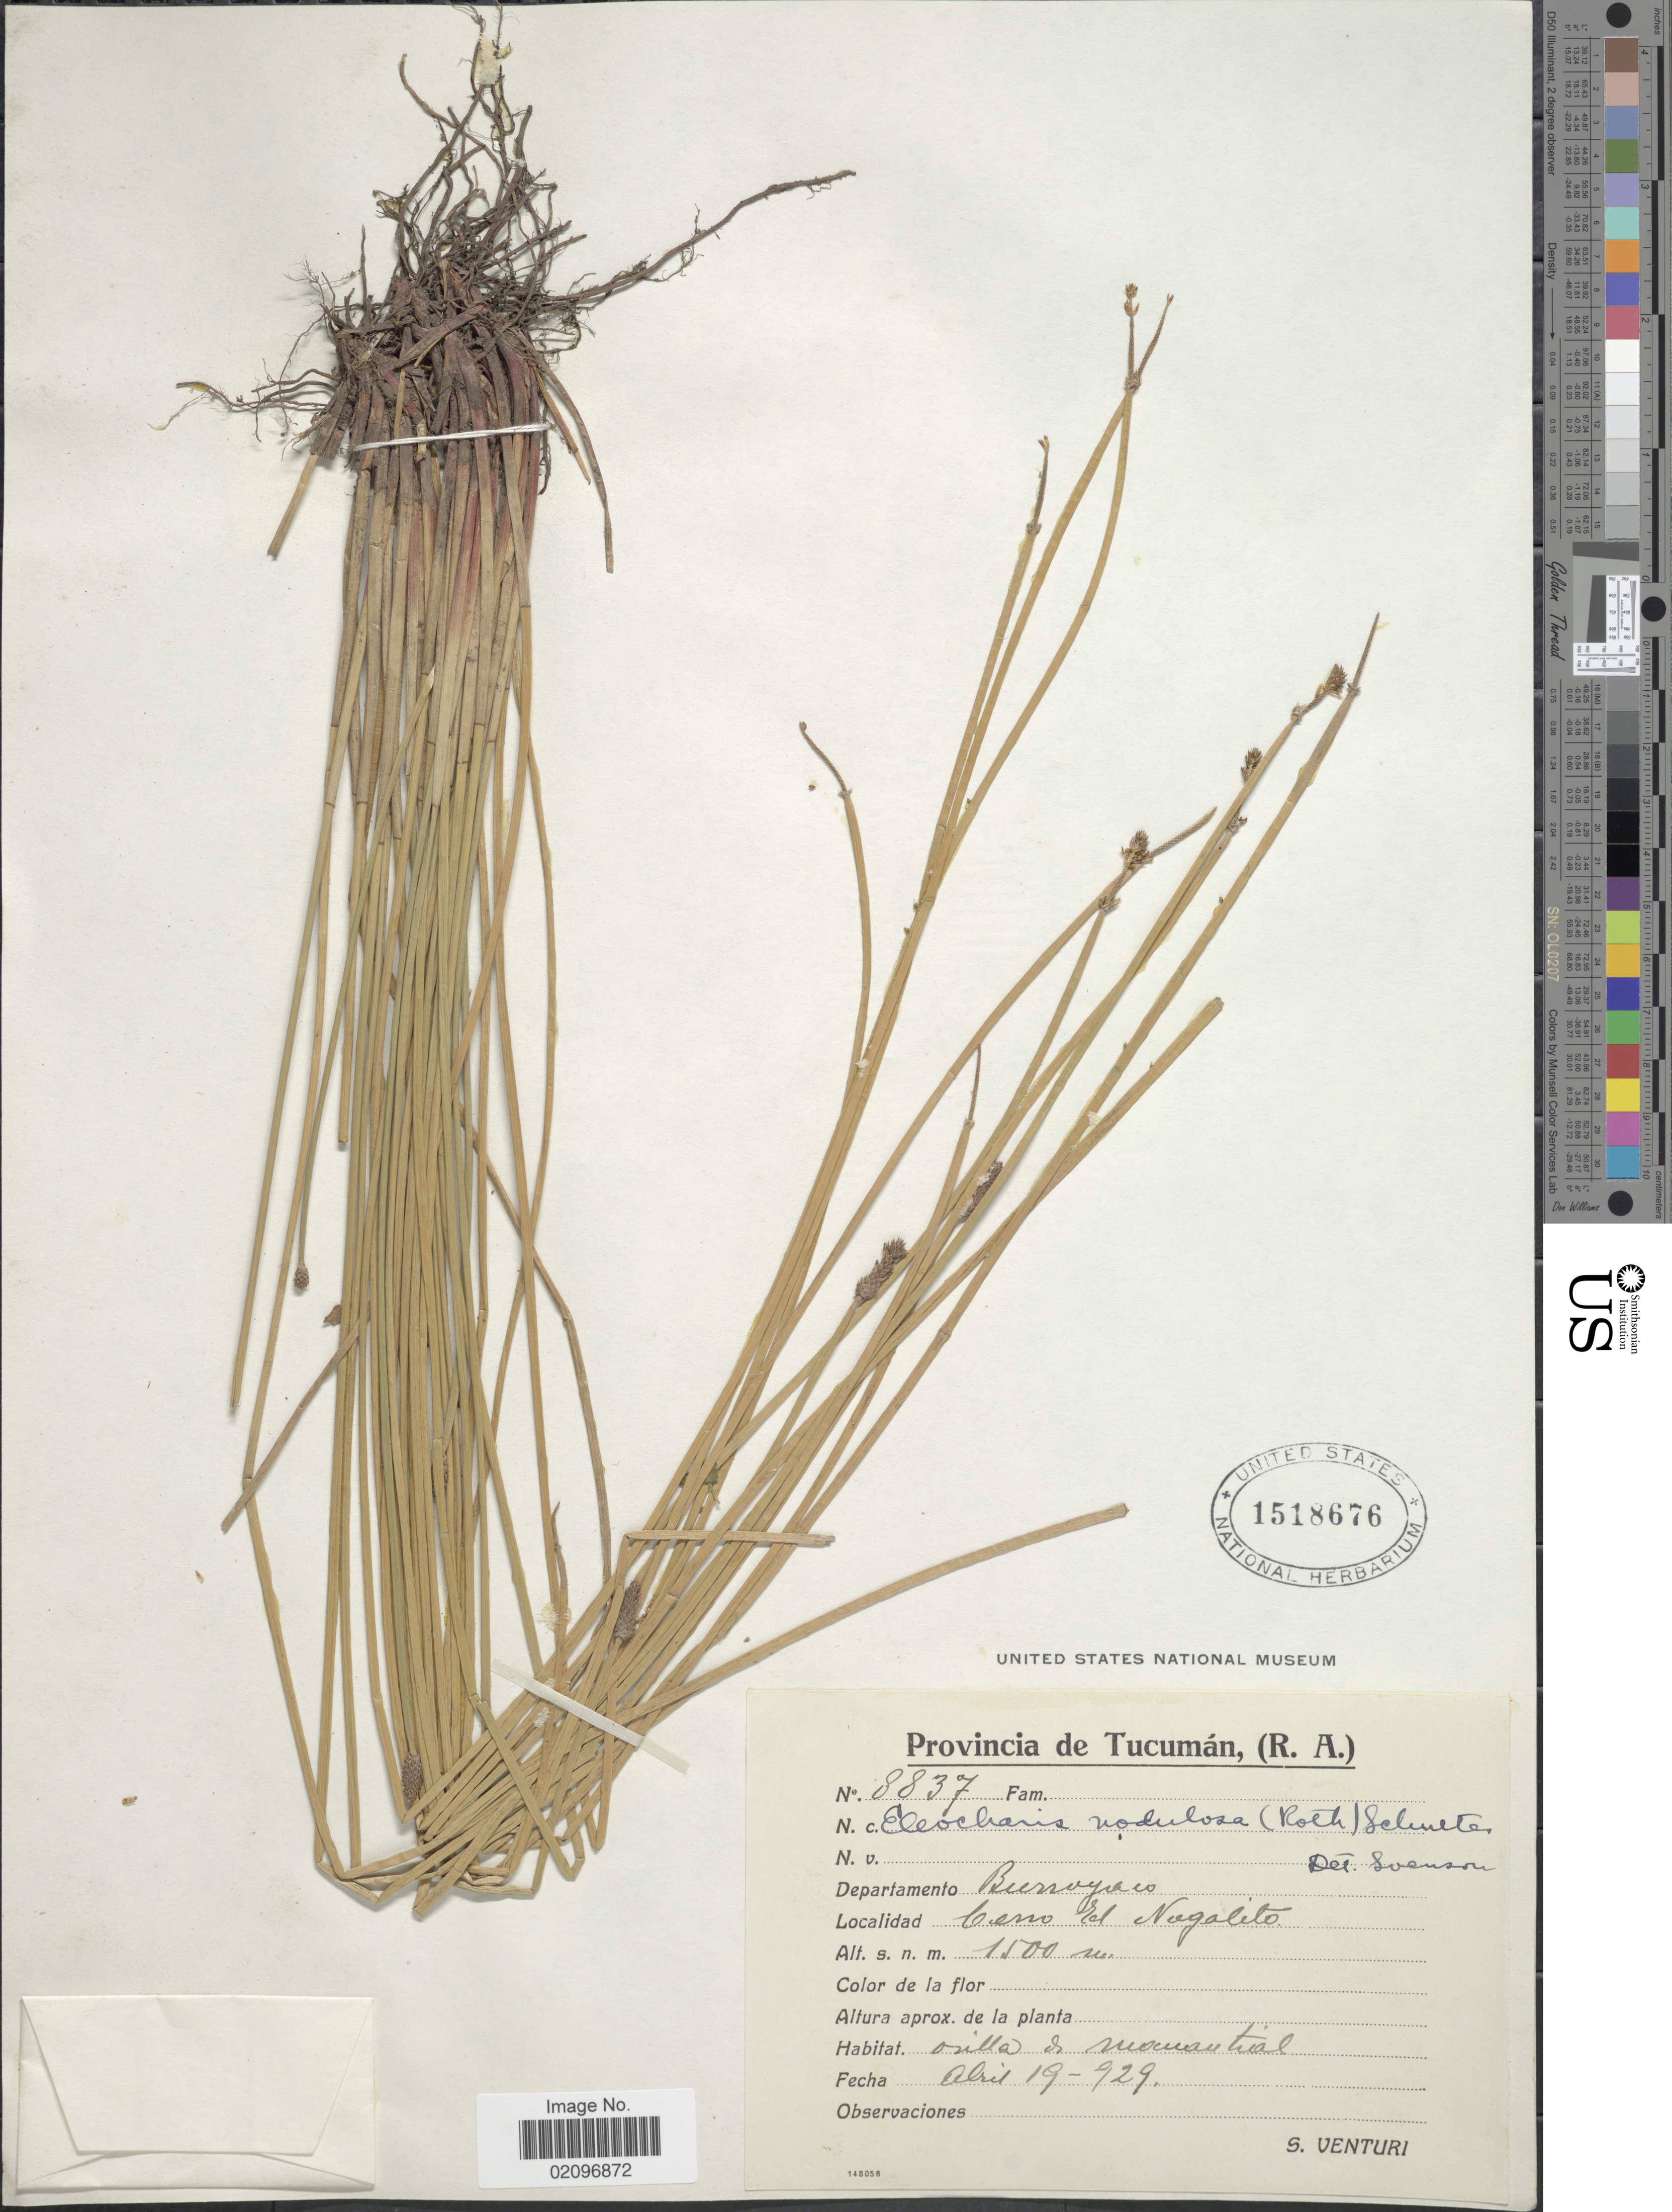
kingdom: Plantae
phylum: Tracheophyta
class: Liliopsida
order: Poales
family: Cyperaceae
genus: Eleocharis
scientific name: Eleocharis montana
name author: (Kunth) Roem. & Schult.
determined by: Strong, Mark T., (BOT), Smithsonian Institution - National Museum of Natural History (UNITED STATES)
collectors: S. Venturi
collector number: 8837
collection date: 1929-04-19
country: Argentina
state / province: Tucuman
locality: (R.A.) Departamento Burroyaco, Cerro El Nagalito.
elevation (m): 1500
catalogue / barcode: US 1518676